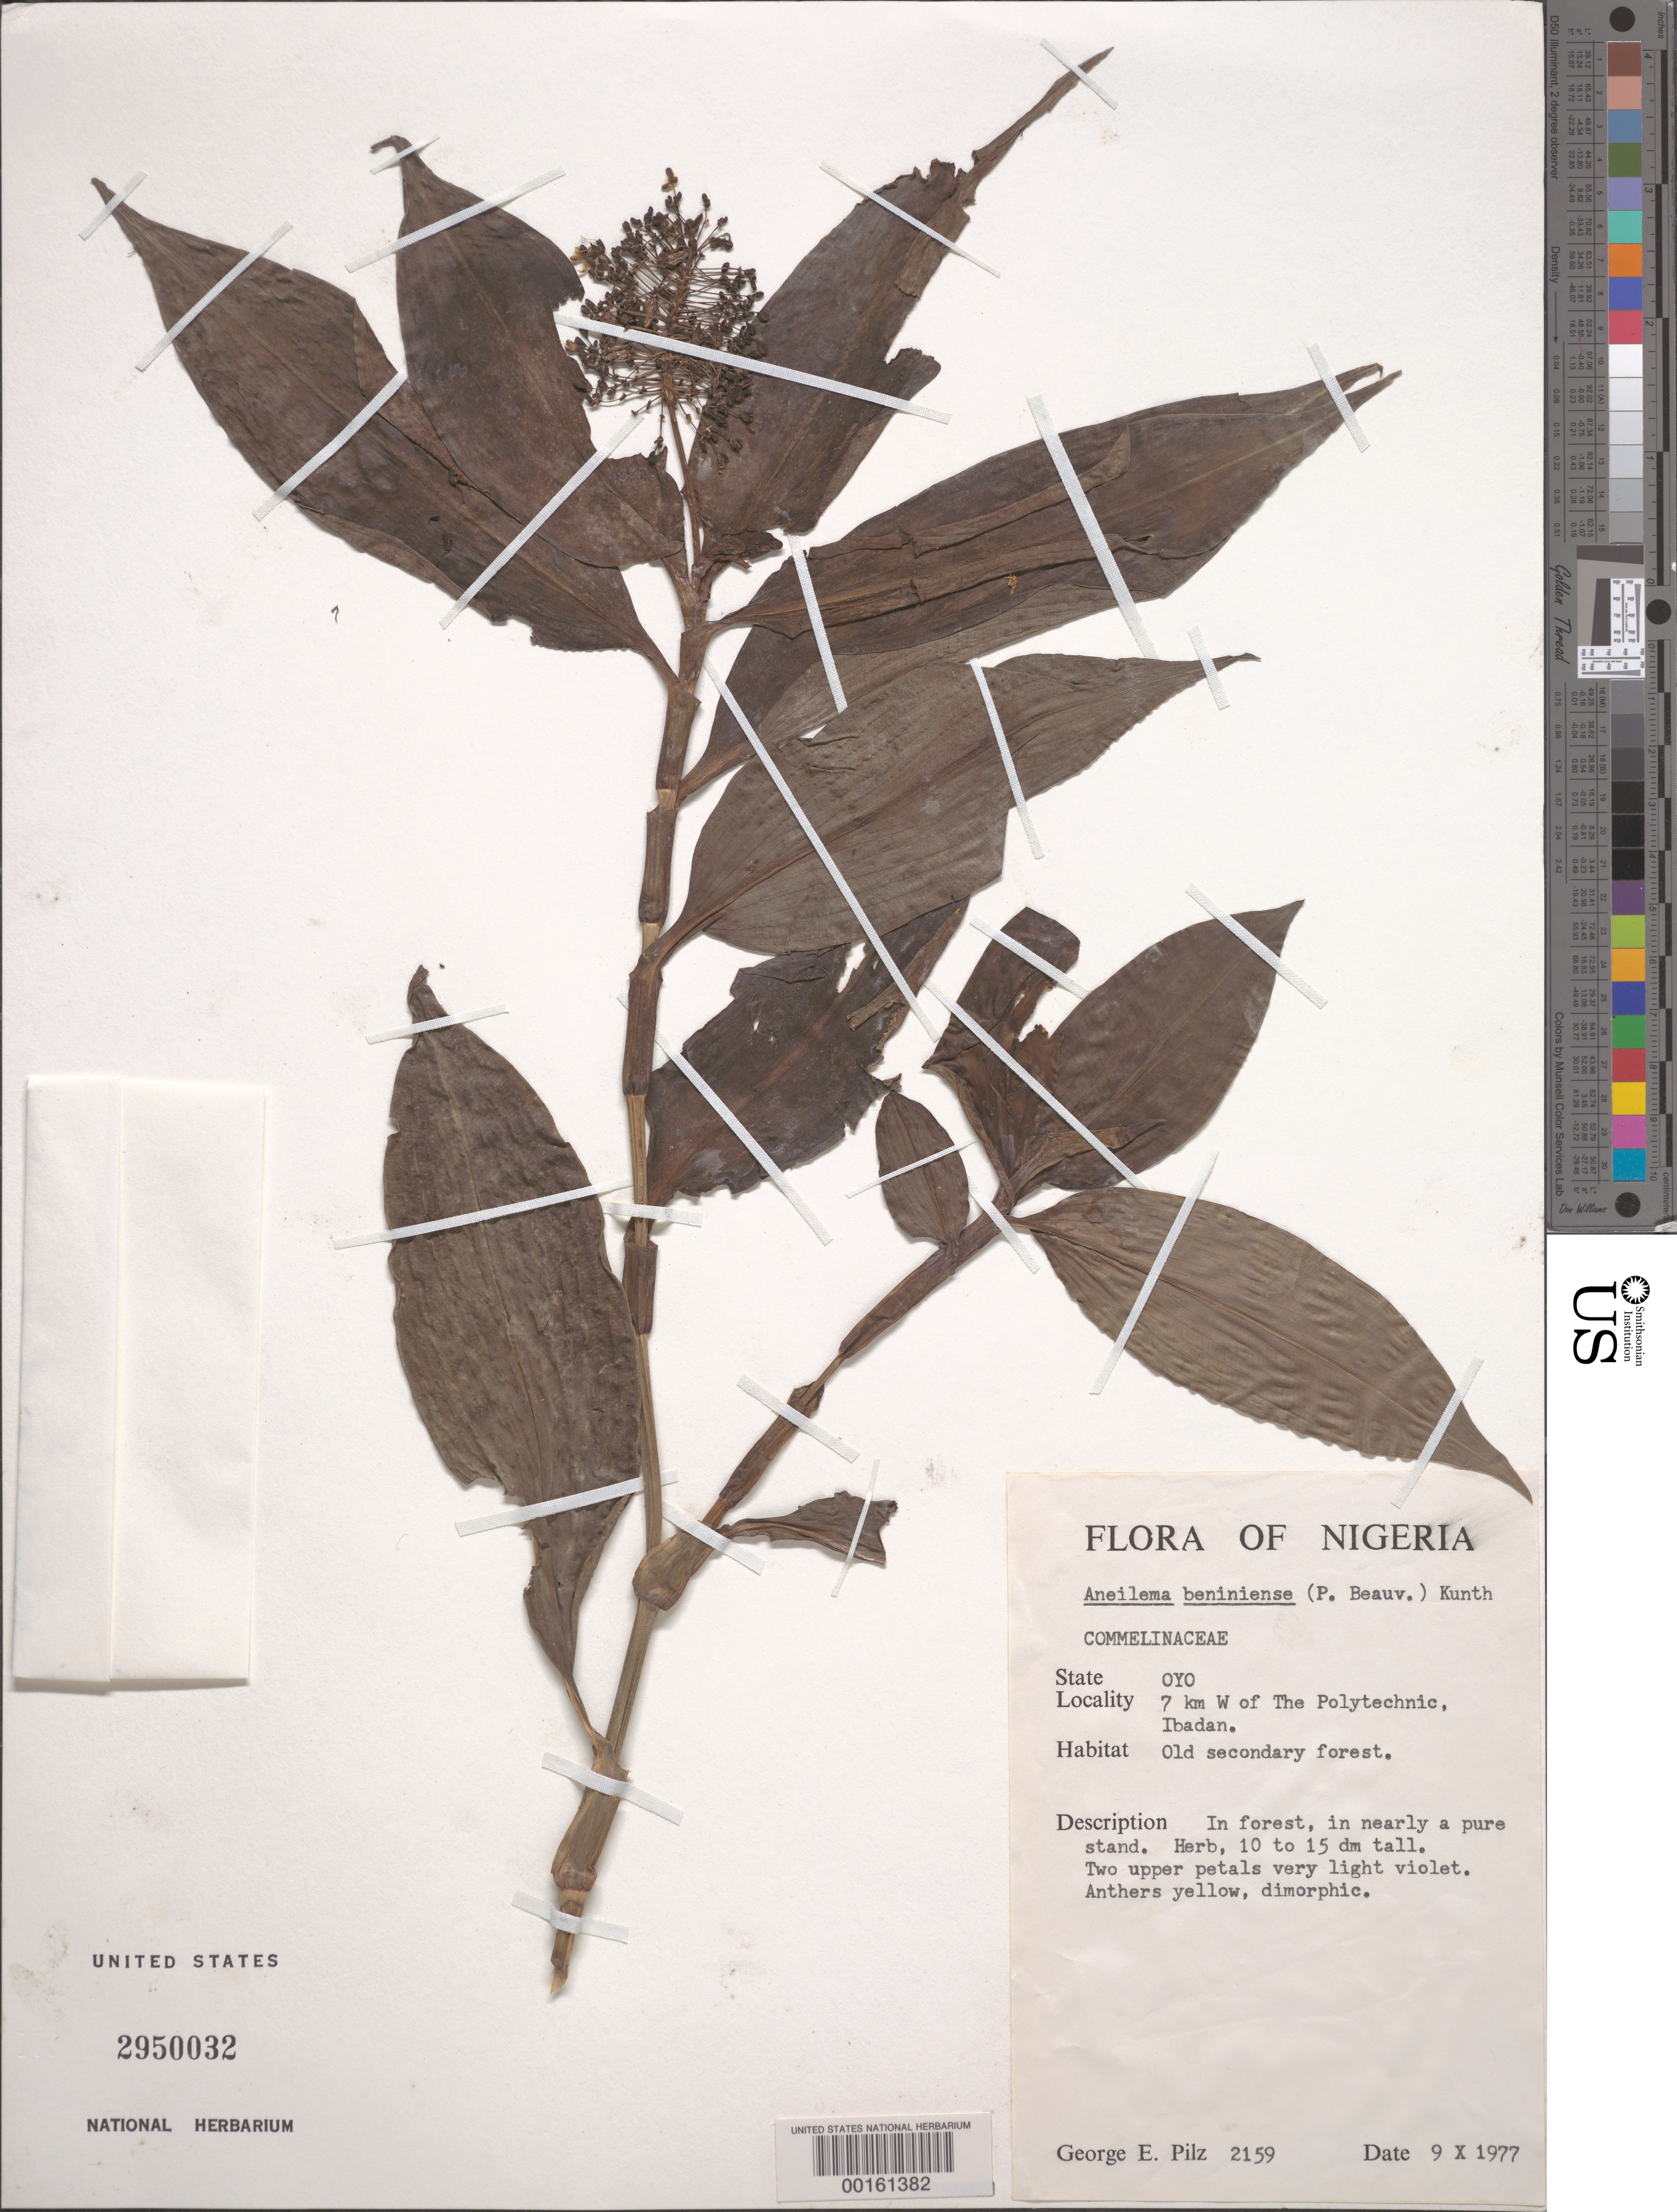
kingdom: Plantae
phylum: Tracheophyta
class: Liliopsida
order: Commelinales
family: Commelinaceae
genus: Aneilema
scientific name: Aneilema beniniense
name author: (P. Beauv.) Kunth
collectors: G. E. Pilz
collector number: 2159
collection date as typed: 09 Oct 1977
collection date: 1977-10-09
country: Nigeria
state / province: Lagos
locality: Ibadan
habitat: Forest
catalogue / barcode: US 2950032